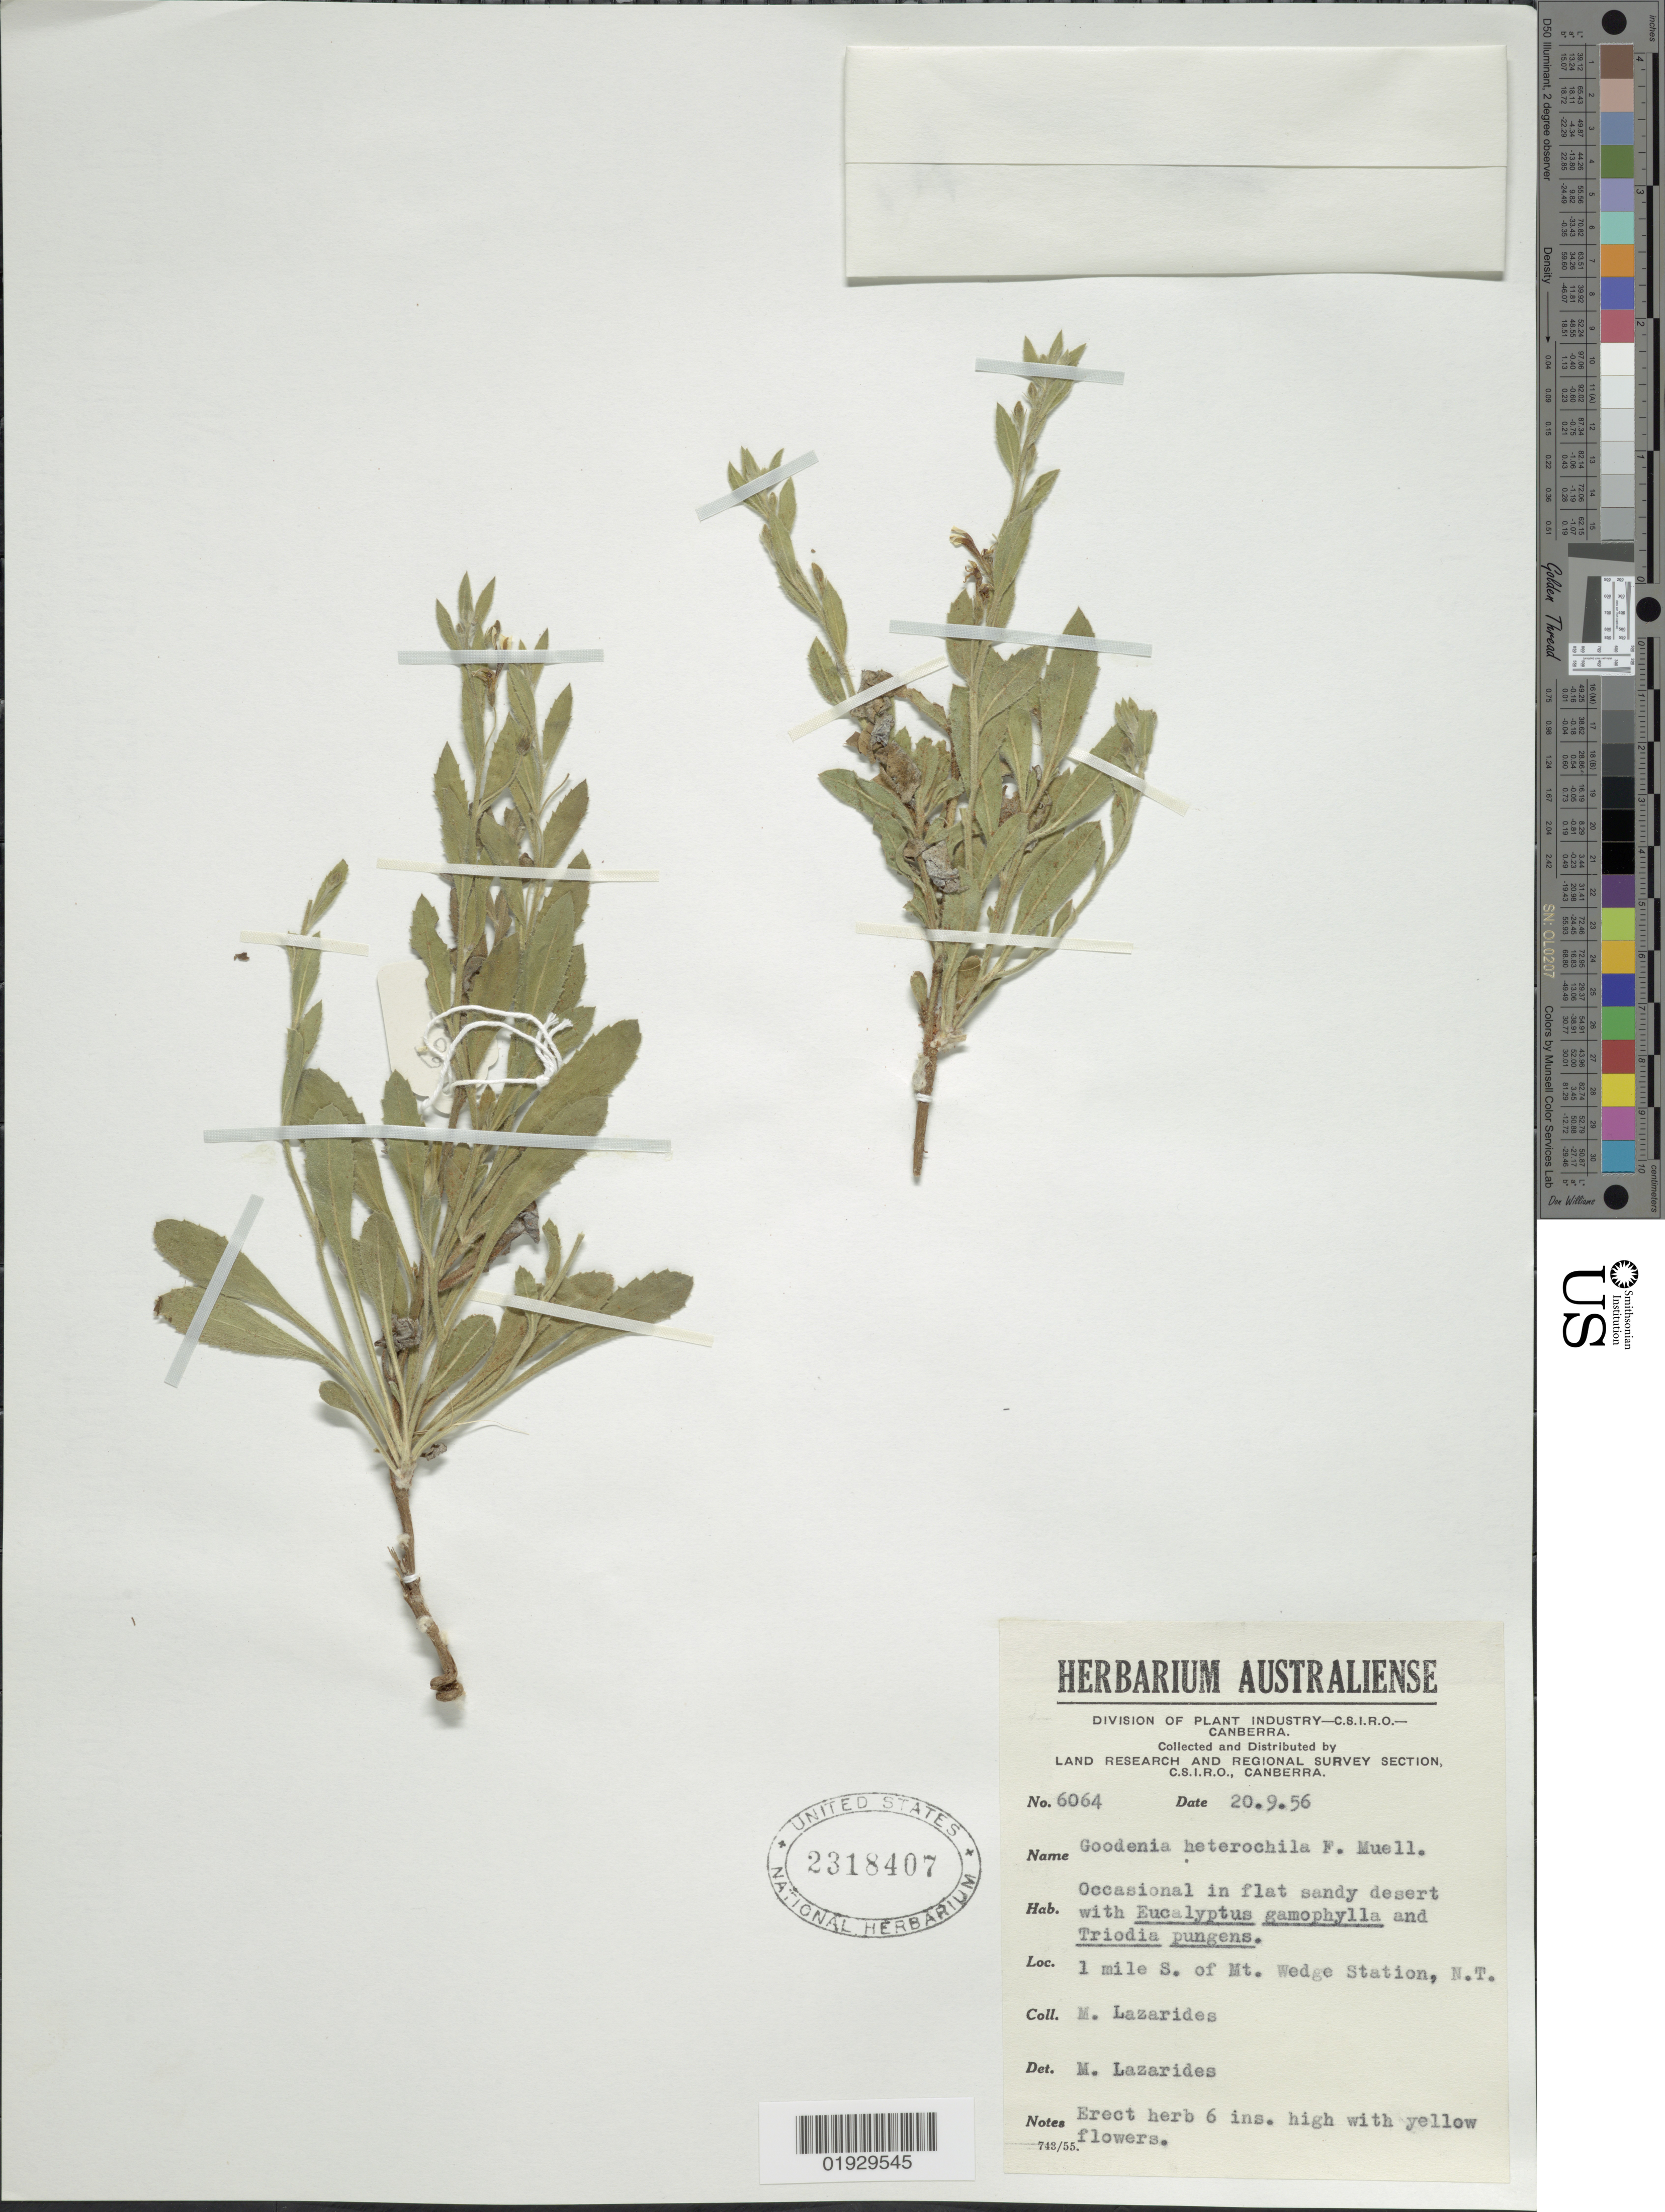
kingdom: Plantae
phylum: Tracheophyta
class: Magnoliopsida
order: Asterales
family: Goodeniaceae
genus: Goodenia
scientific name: Goodenia heterochila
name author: F. Muell.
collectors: M. Lazarides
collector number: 6064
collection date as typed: Transcribed d/m/y: 20/9/56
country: Australia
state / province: Northern Territory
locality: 1 mile S. of Mt. Wedge Station, N.T.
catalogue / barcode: US 2318407